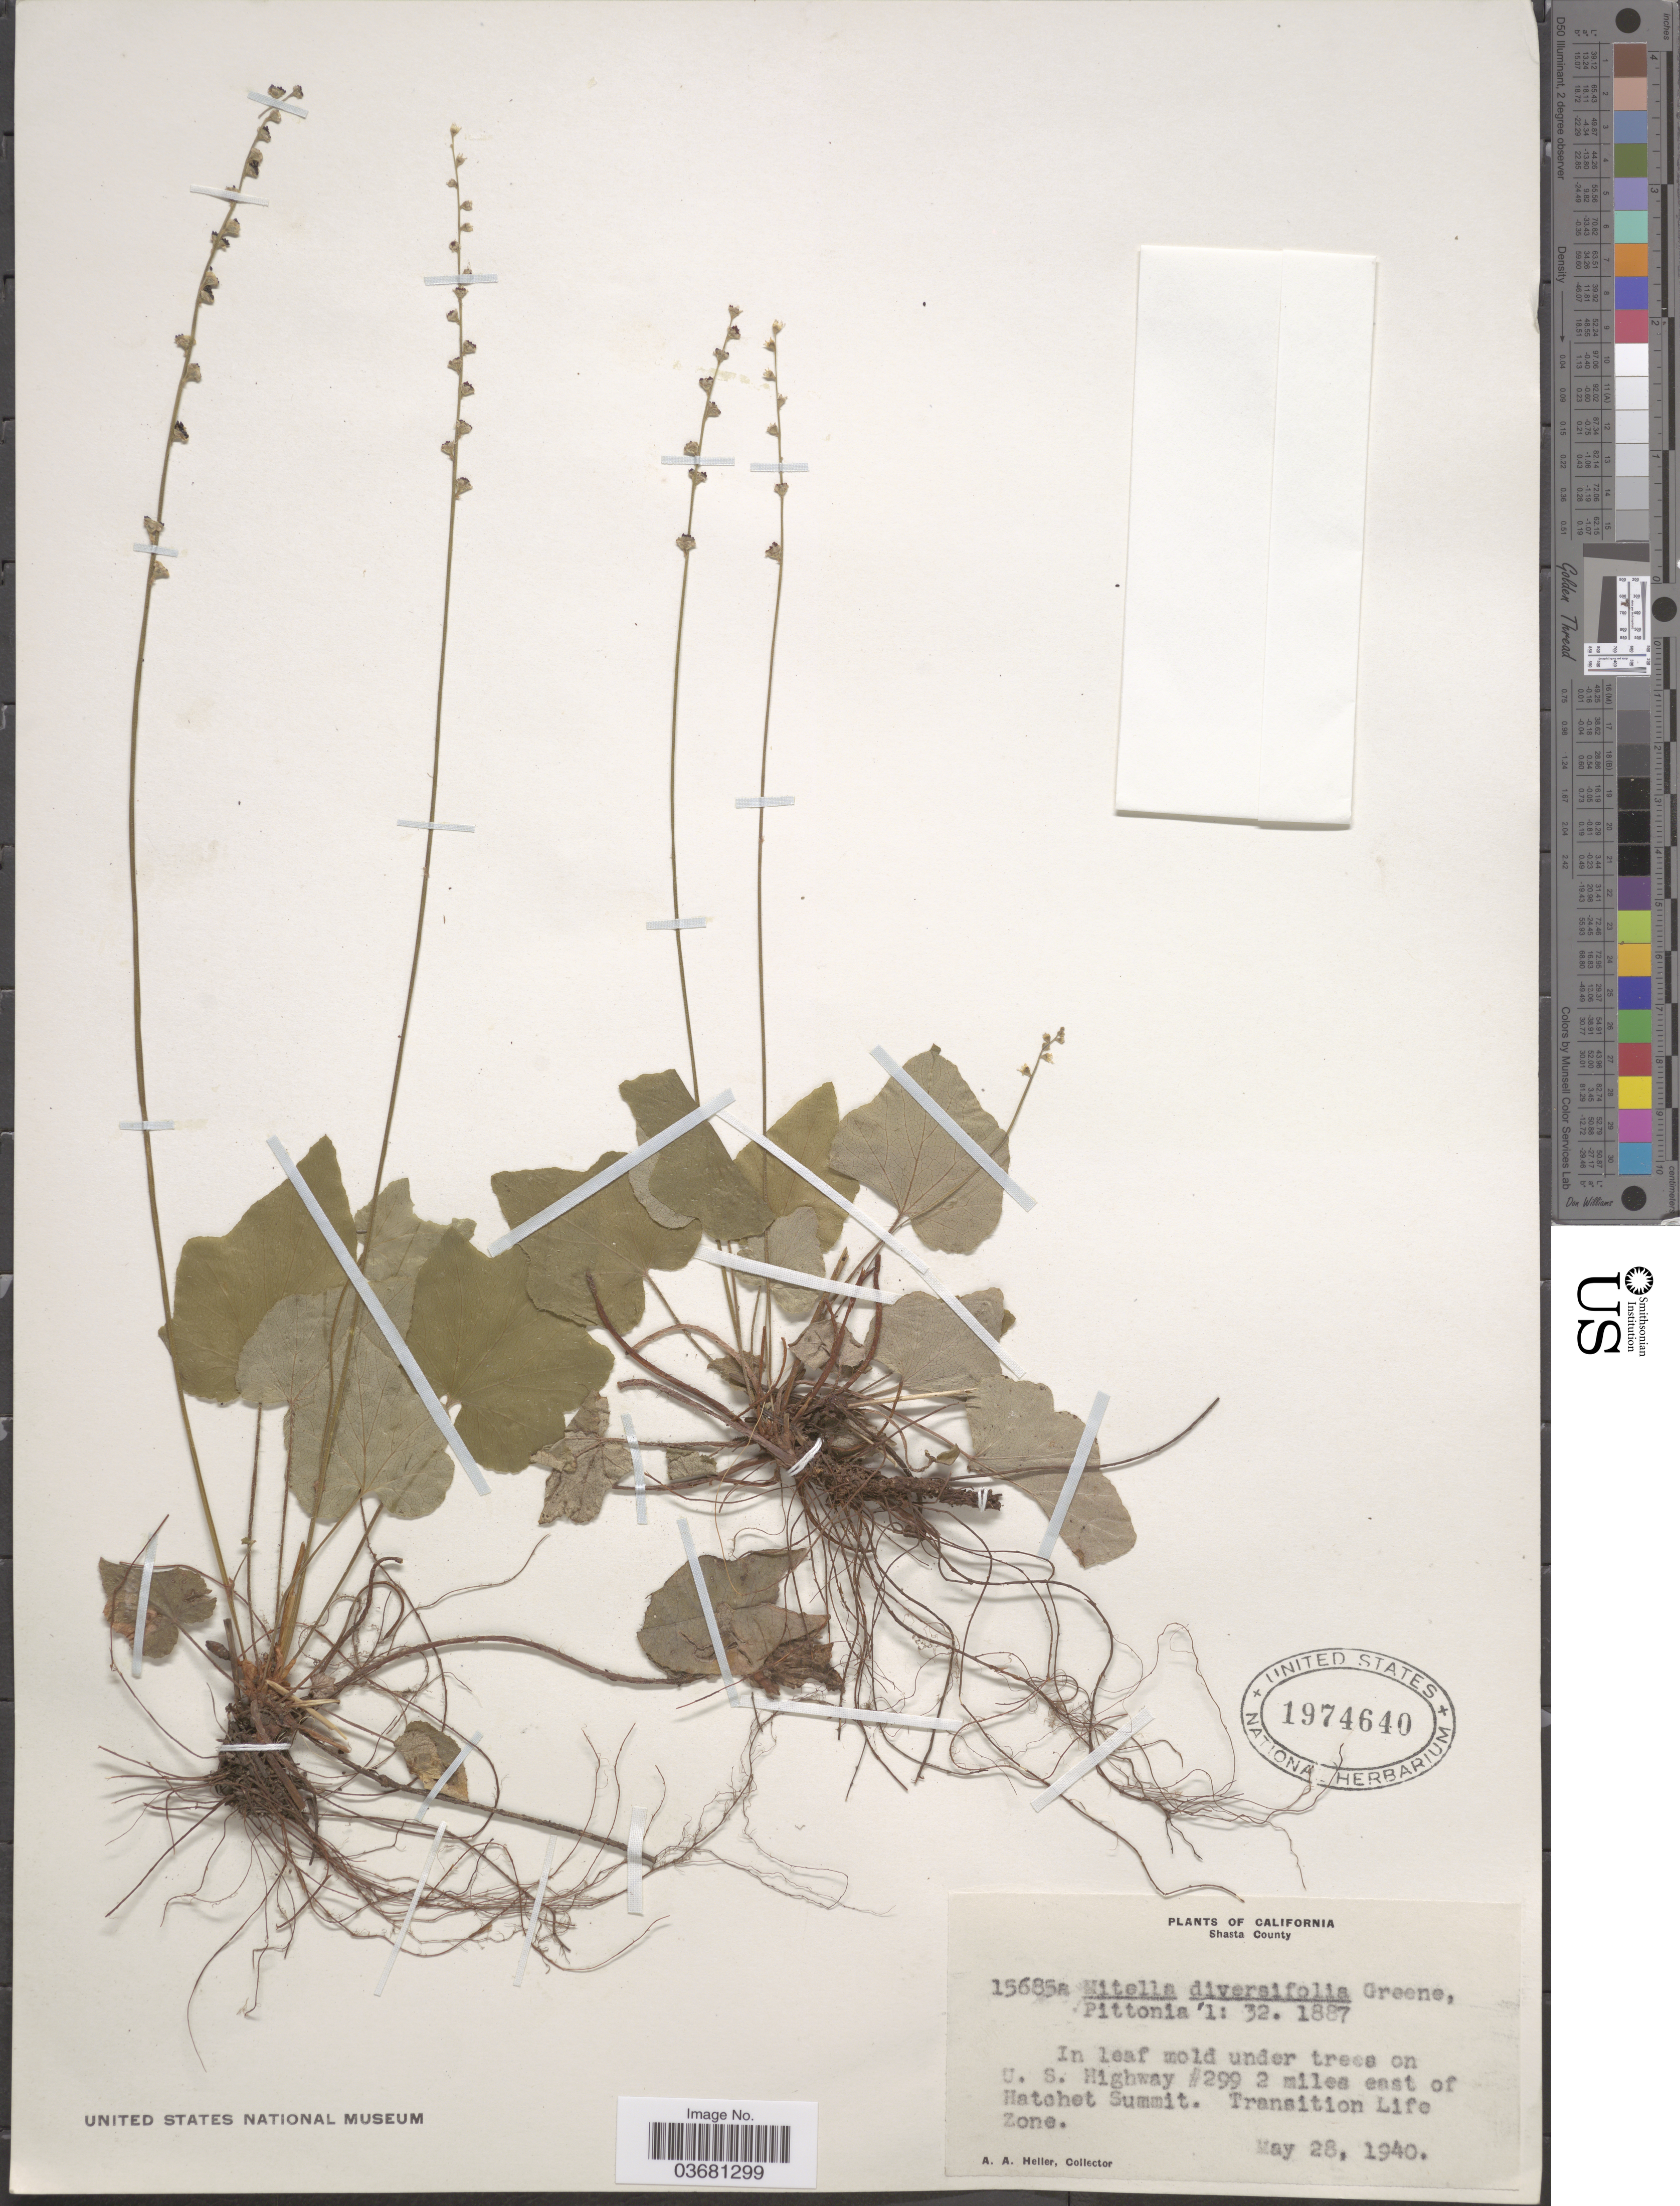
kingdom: Plantae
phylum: Tracheophyta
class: Magnoliopsida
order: Saxifragales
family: Saxifragaceae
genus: Mitella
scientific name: Mitella diversifolia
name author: Greene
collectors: A. A. Heller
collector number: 15685a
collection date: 1940-05-28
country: United States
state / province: California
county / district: Shasta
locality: Shasta County. In leaf mold under trees on U. S. Highway #299 2 miles east of Hatchet Summit. Transition Life Zone.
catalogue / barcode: US 1974640